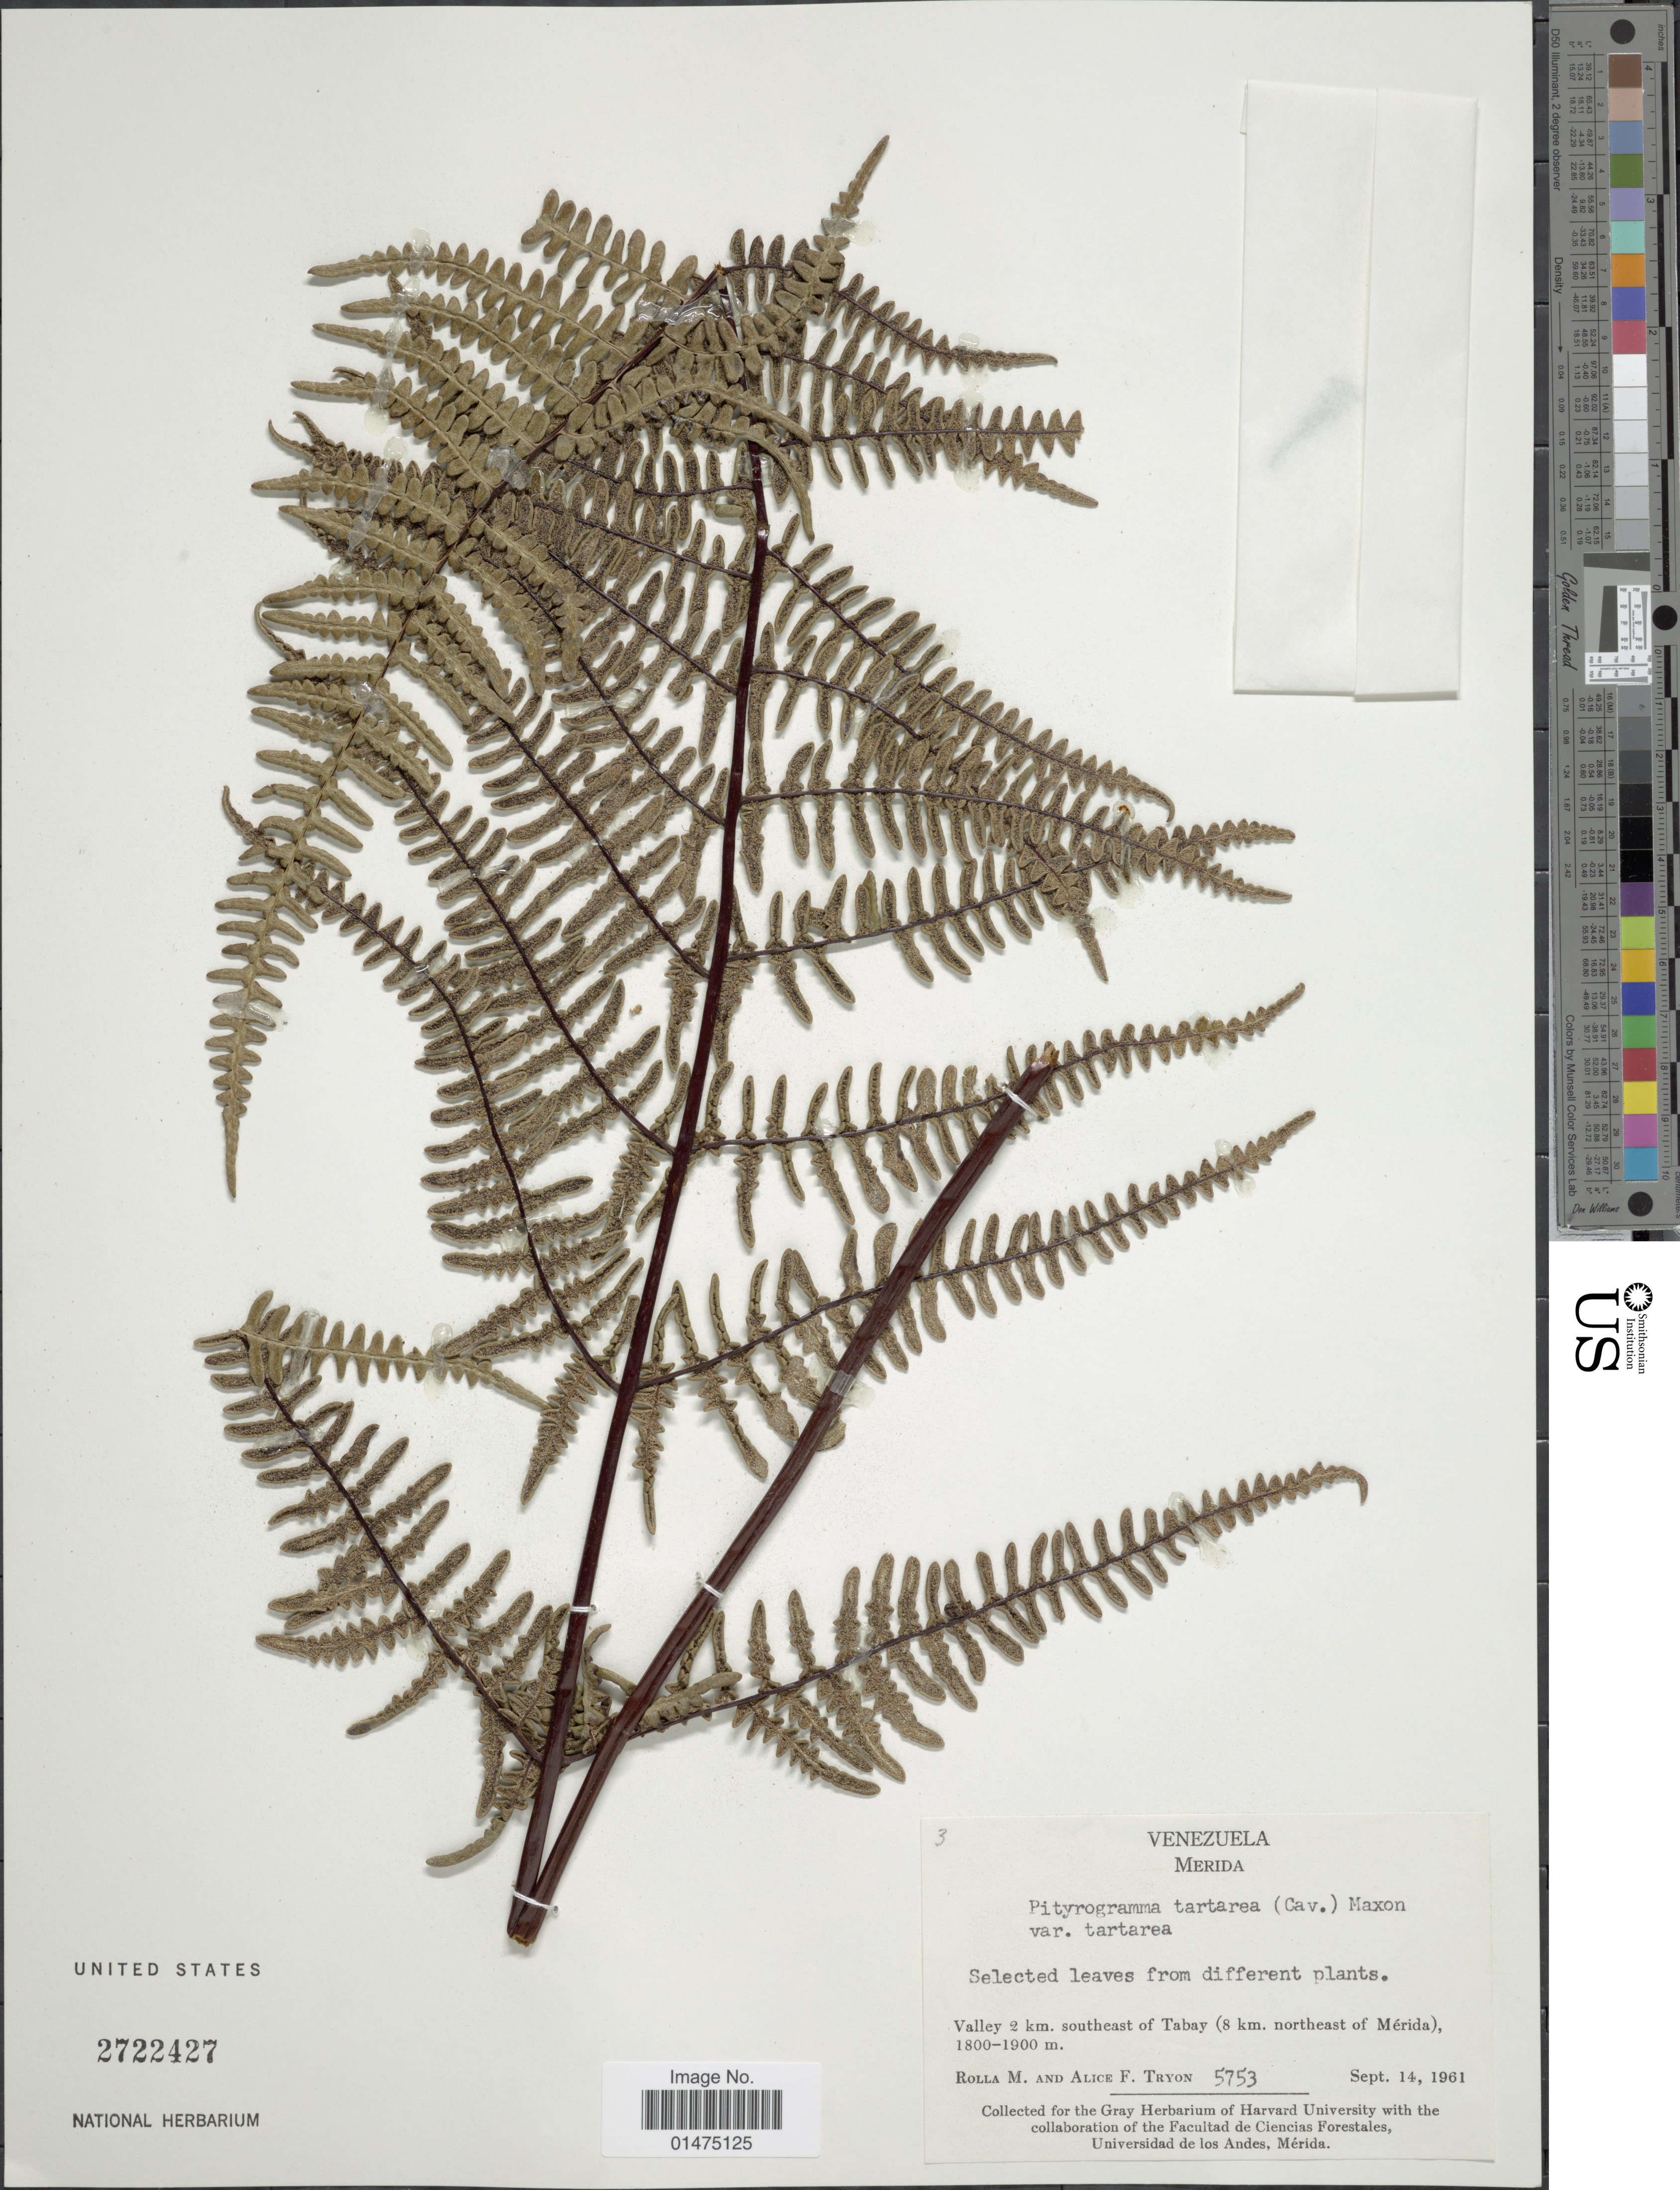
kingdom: Plantae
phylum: Tracheophyta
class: Polypodiopsida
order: Polypodiales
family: Pteridaceae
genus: Pityrogramma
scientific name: Pityrogramma tartarea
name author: (Cav.) Maxon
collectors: R. M. Tryon & A. F. Tryon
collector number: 5753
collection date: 1961-09-14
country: Venezuela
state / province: Mérida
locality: Valley 2 km. southeast of Tabay (8 km. northeast of Merida)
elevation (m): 1800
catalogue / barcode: US 2722427